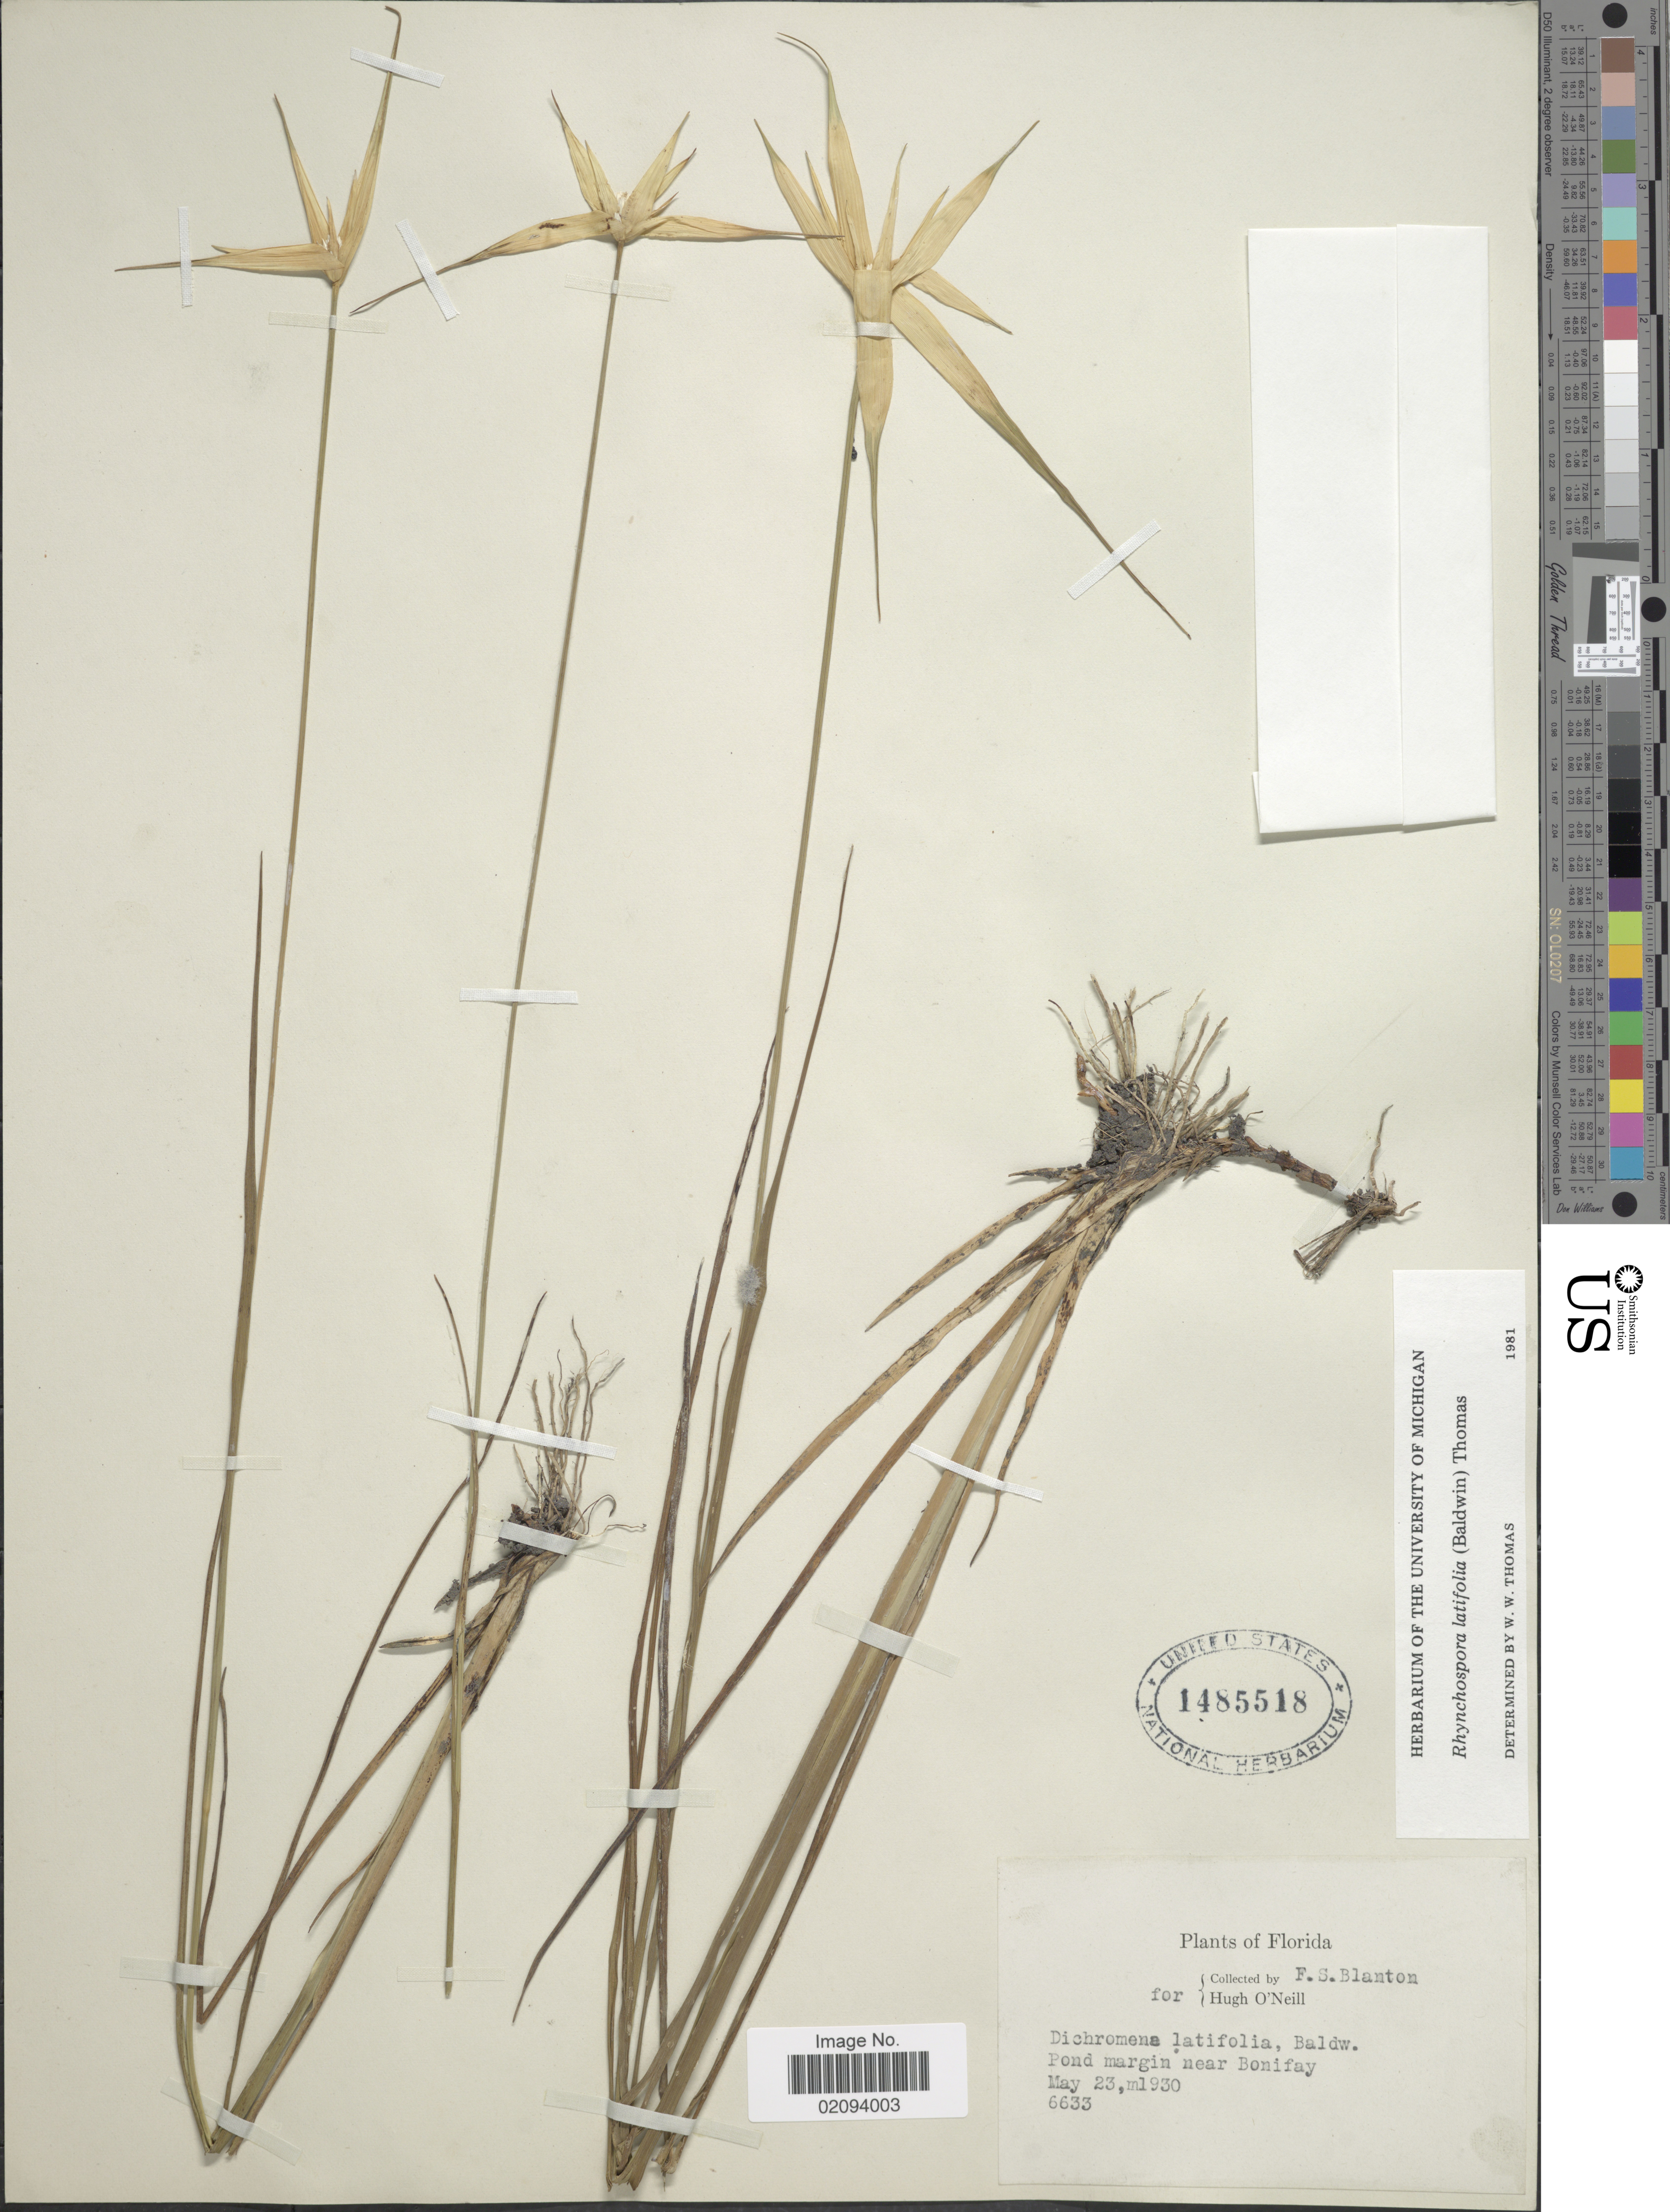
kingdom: Plantae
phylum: Tracheophyta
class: Liliopsida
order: Poales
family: Cyperaceae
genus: Rhynchospora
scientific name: Rhynchospora latifolia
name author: (Baldwin ex Elliott) W.W. Thomas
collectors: F. S. Blanton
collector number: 6633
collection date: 1930-05-23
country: United States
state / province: Florida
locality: Pond margin near Bonifay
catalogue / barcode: US 1485518